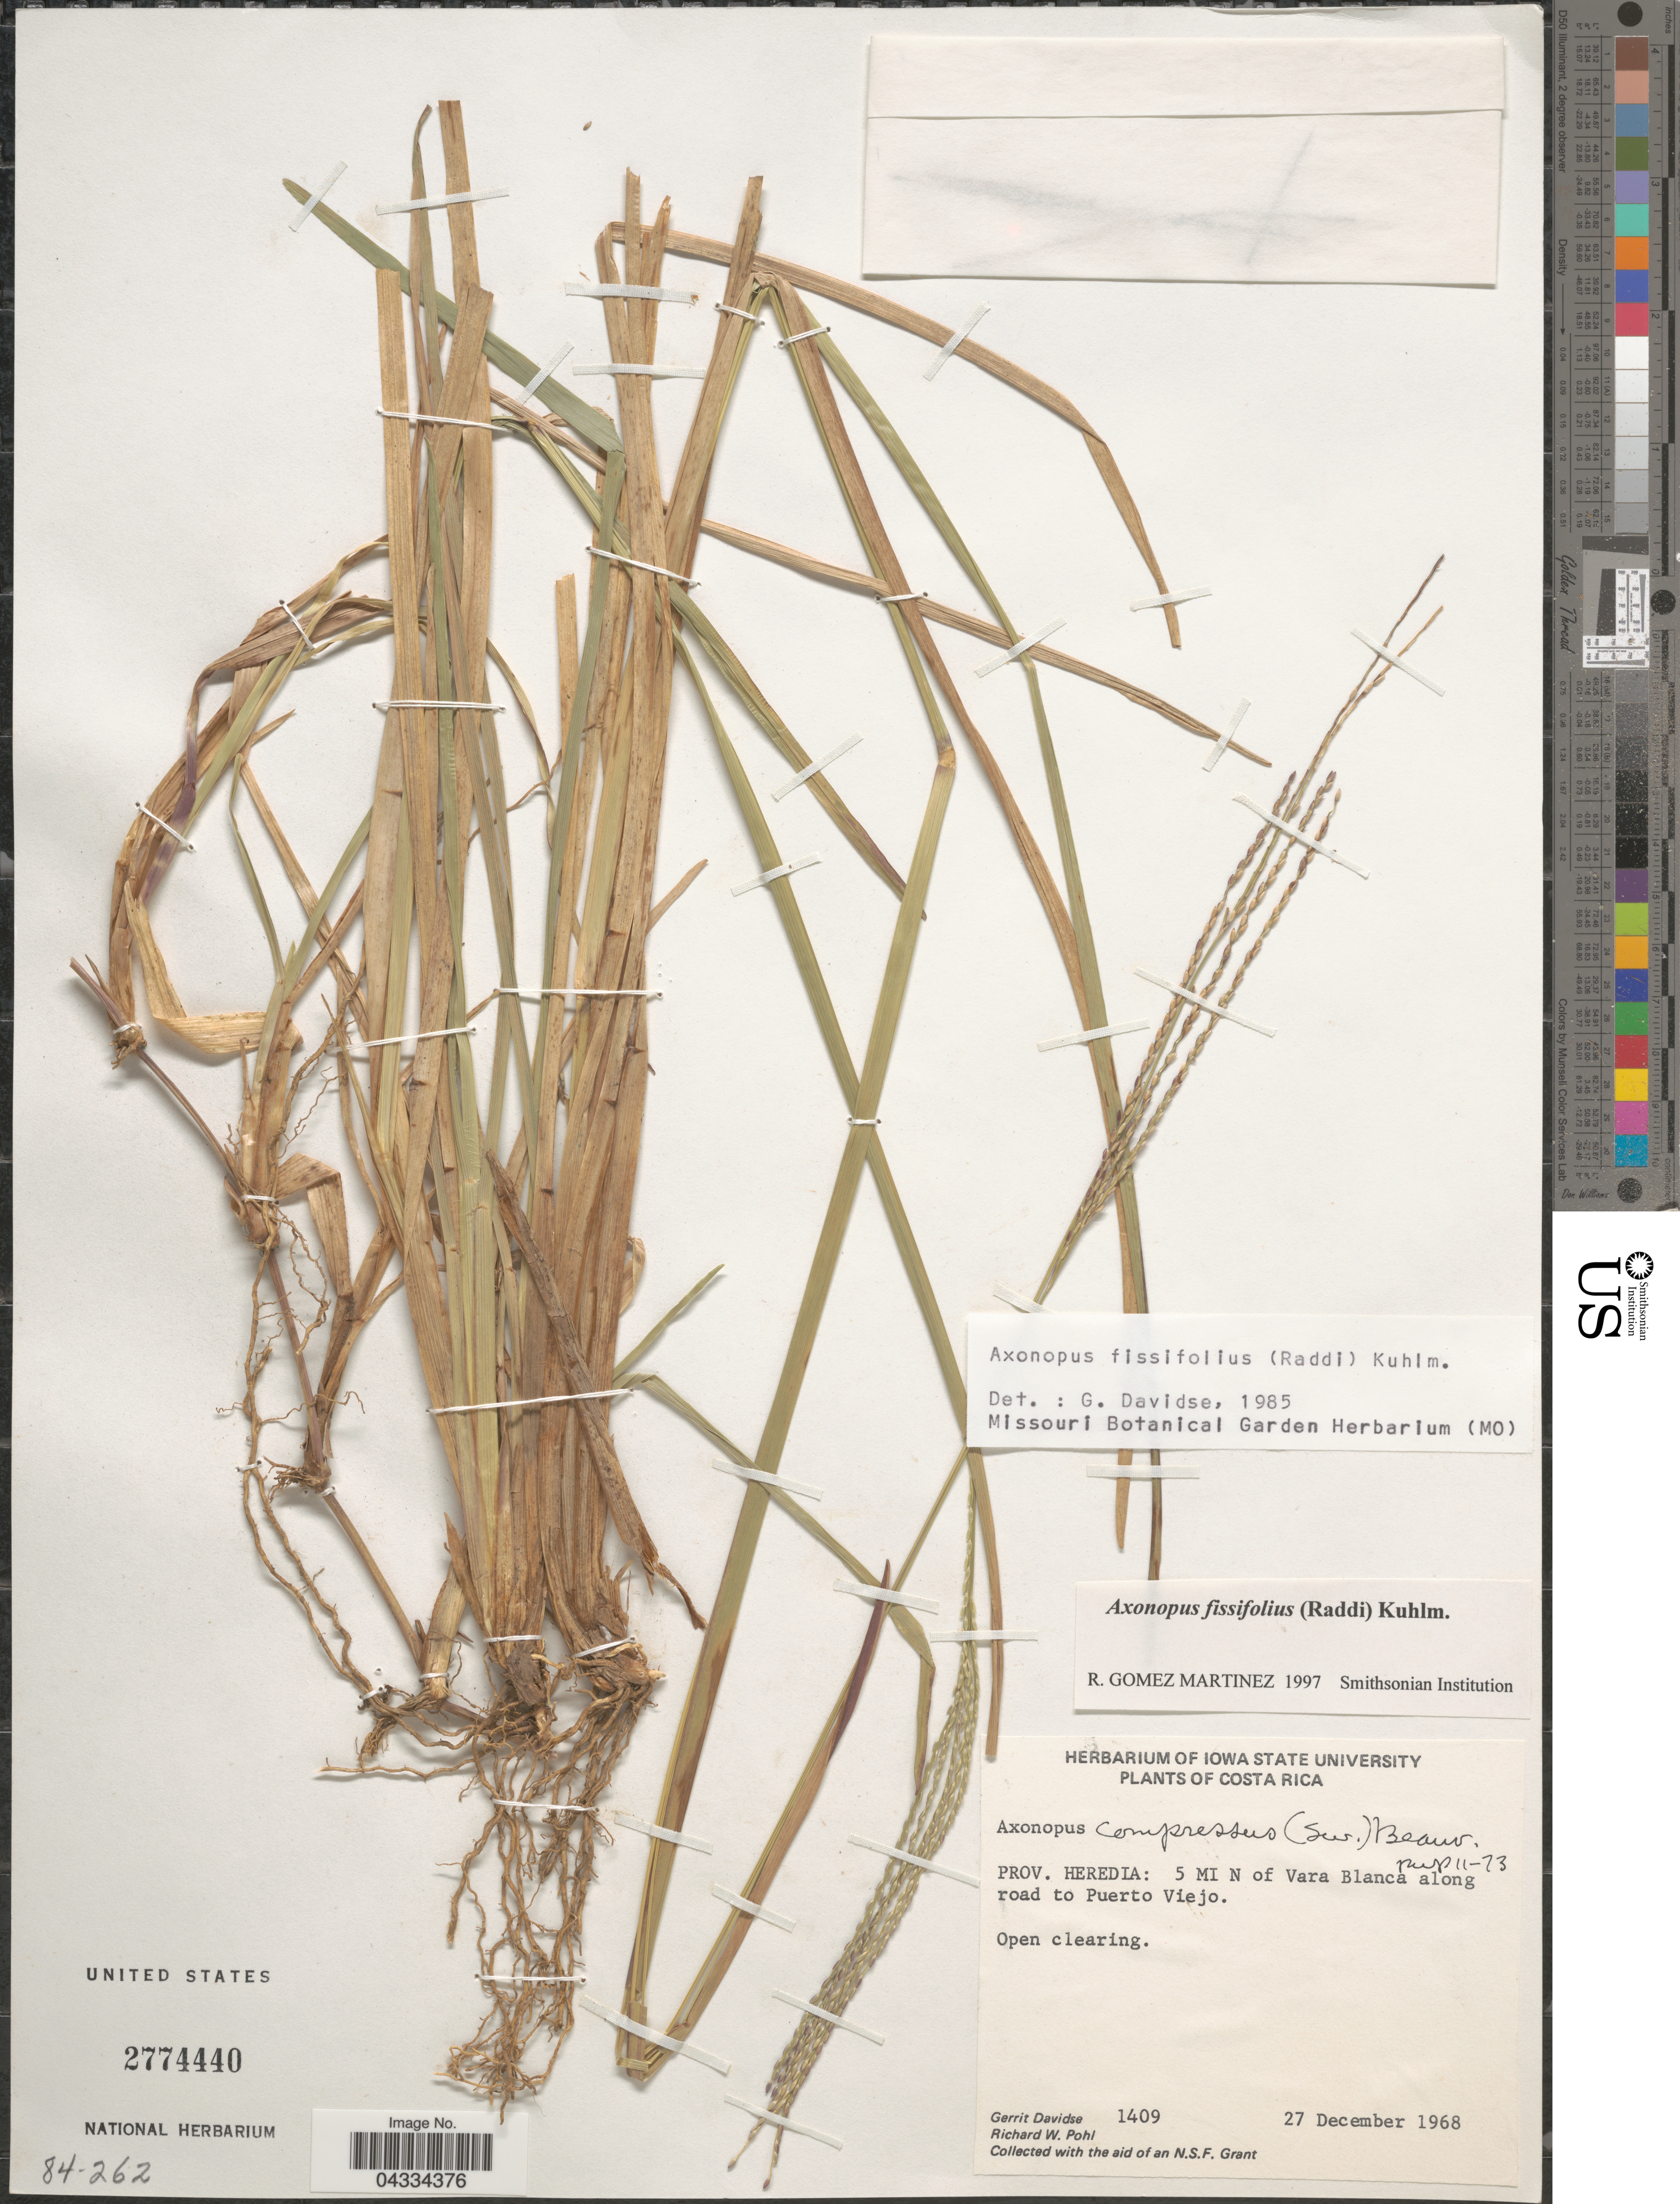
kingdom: Plantae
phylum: Tracheophyta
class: Liliopsida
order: Poales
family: Poaceae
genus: Axonopus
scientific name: Axonopus fissifolius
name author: (Raddi) Kuhlm.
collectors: G. Davidse & R. W. Pohl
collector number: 1409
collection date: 1968-12-27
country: Costa Rica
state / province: Heredia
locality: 5 MI N of Vara Blanca along road to Puerto Viejo.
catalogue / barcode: US 2774440